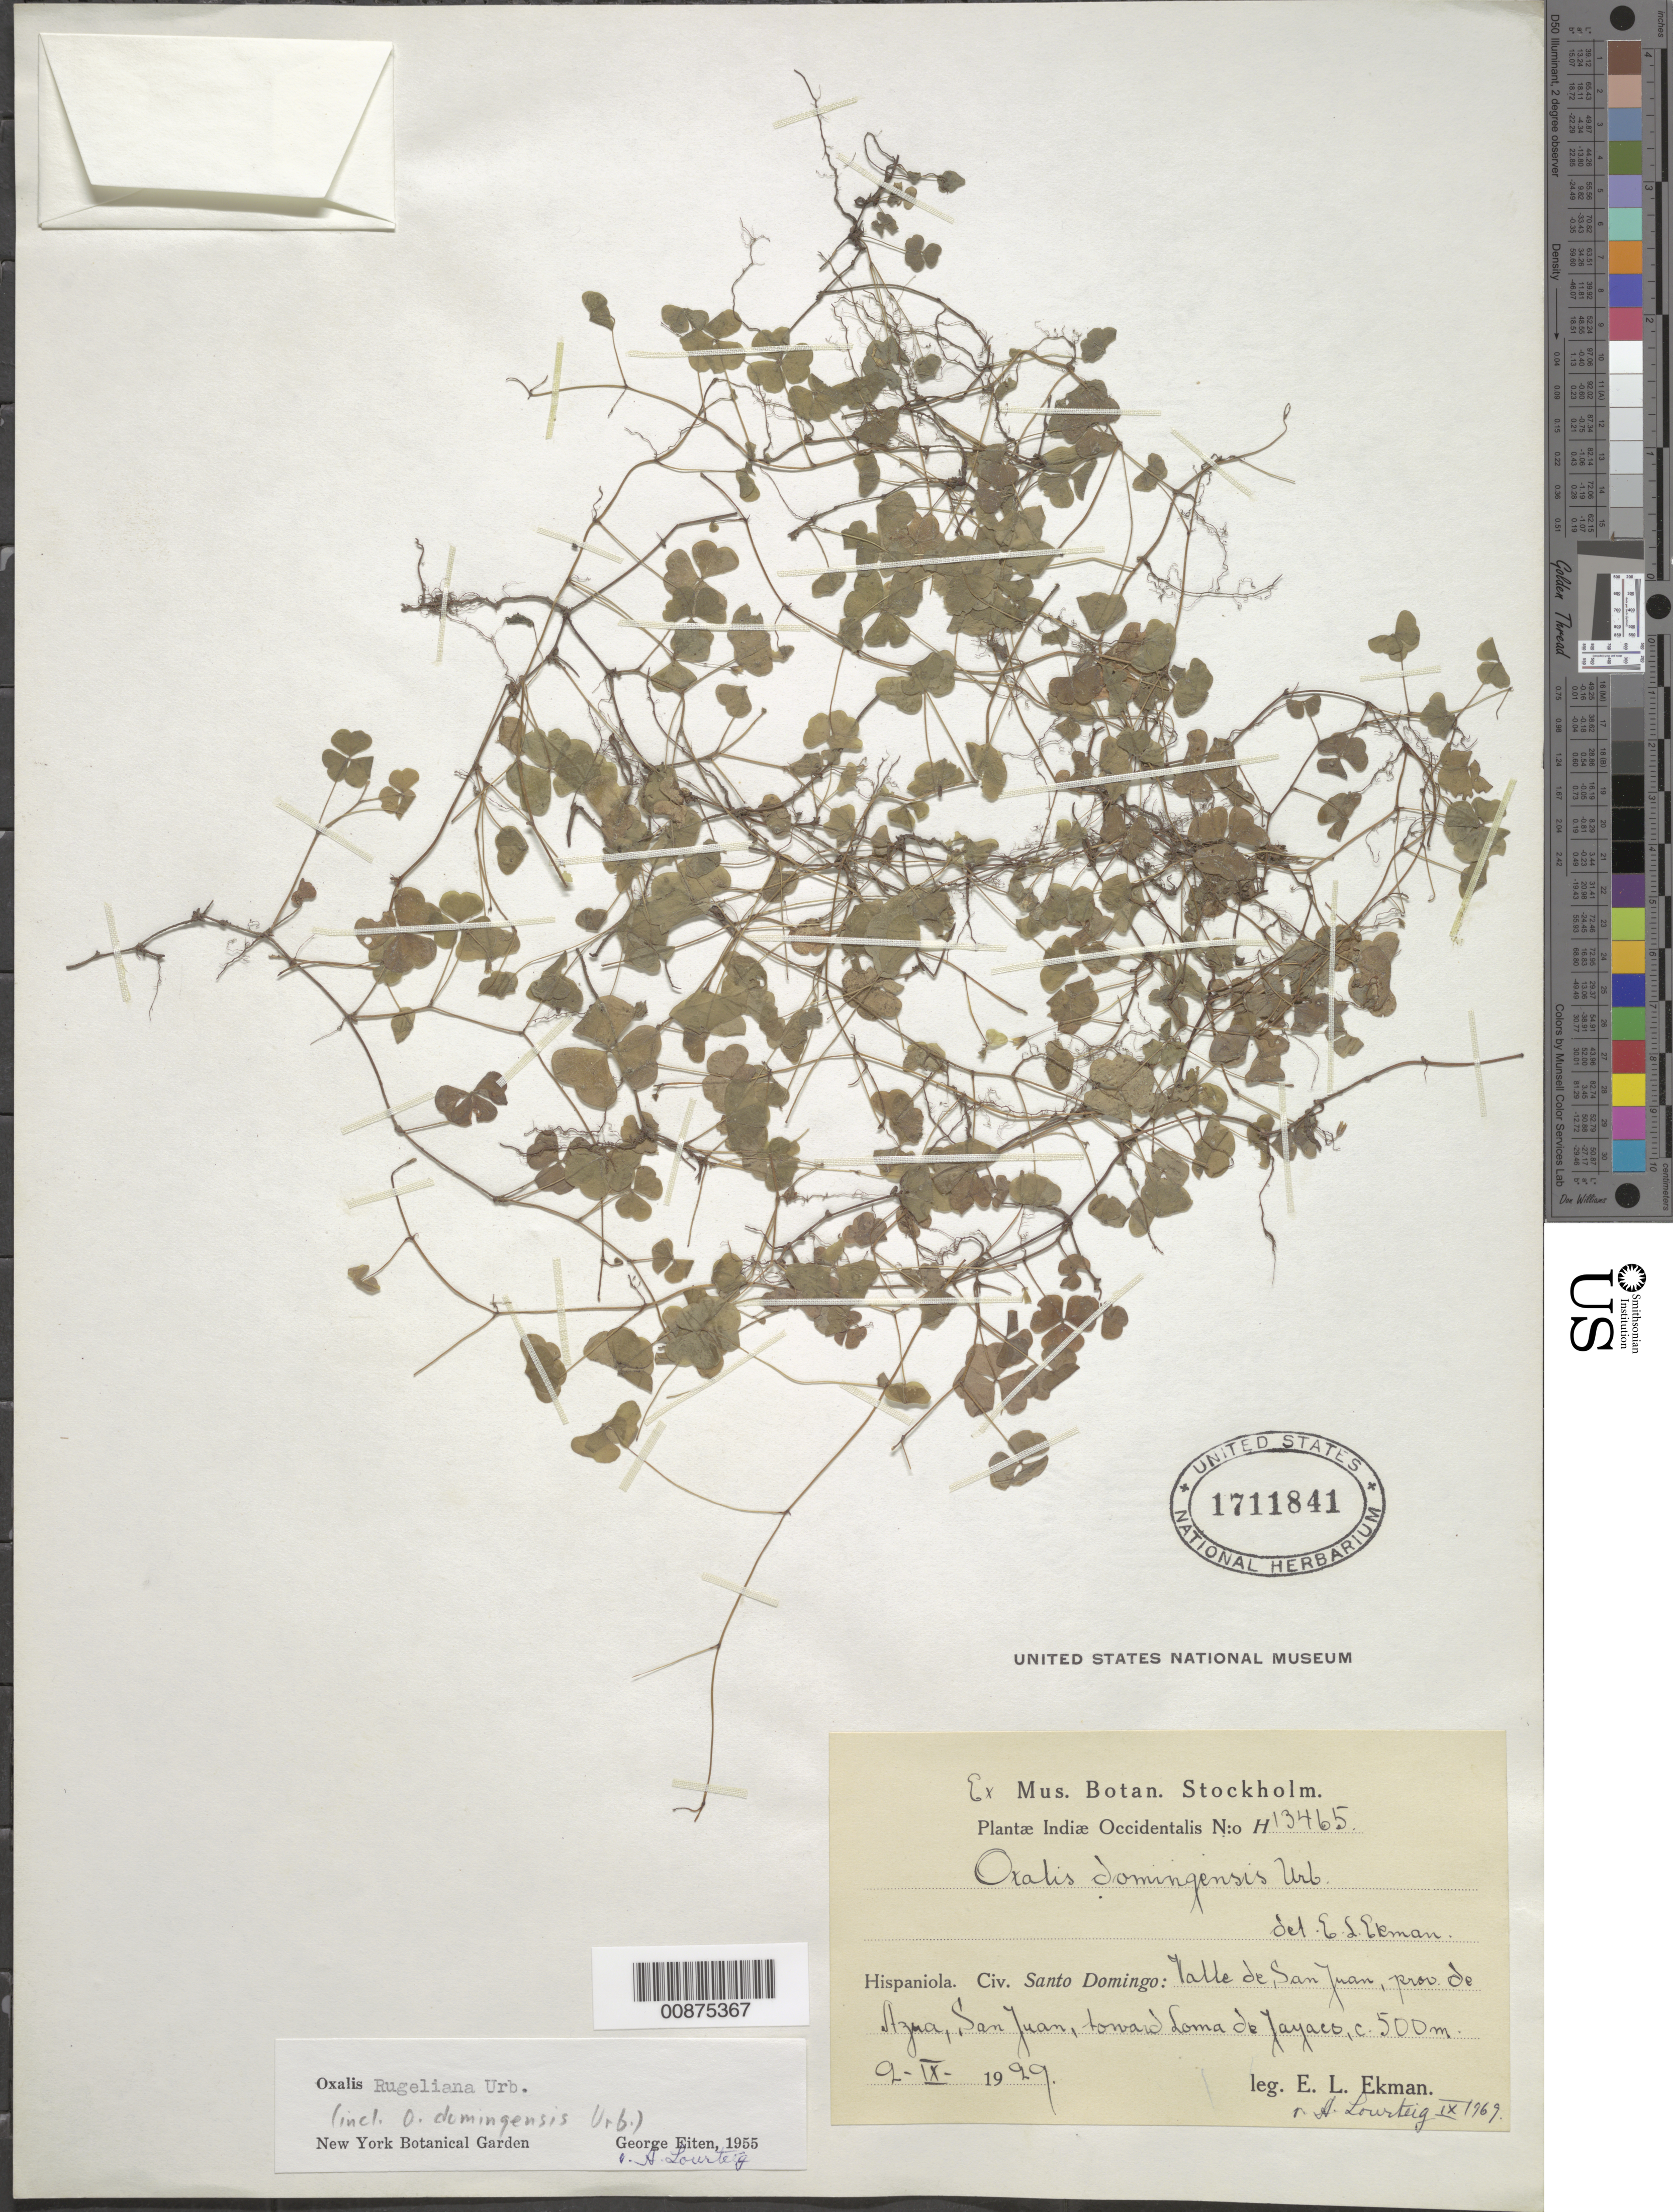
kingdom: Plantae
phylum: Tracheophyta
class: Magnoliopsida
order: Oxalidales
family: Oxalidaceae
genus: Oxalis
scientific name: Oxalis rugeliana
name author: Urb.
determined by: Lourteig, A.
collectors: E. L. Ekman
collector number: H 13465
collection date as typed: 02 Sep 1929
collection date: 1929-09-02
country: Dominican Republic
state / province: Azua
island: Hispaniola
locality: Valle de San Juan, San Juan, toward Loma de Jayaco.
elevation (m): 500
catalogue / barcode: US 1711841